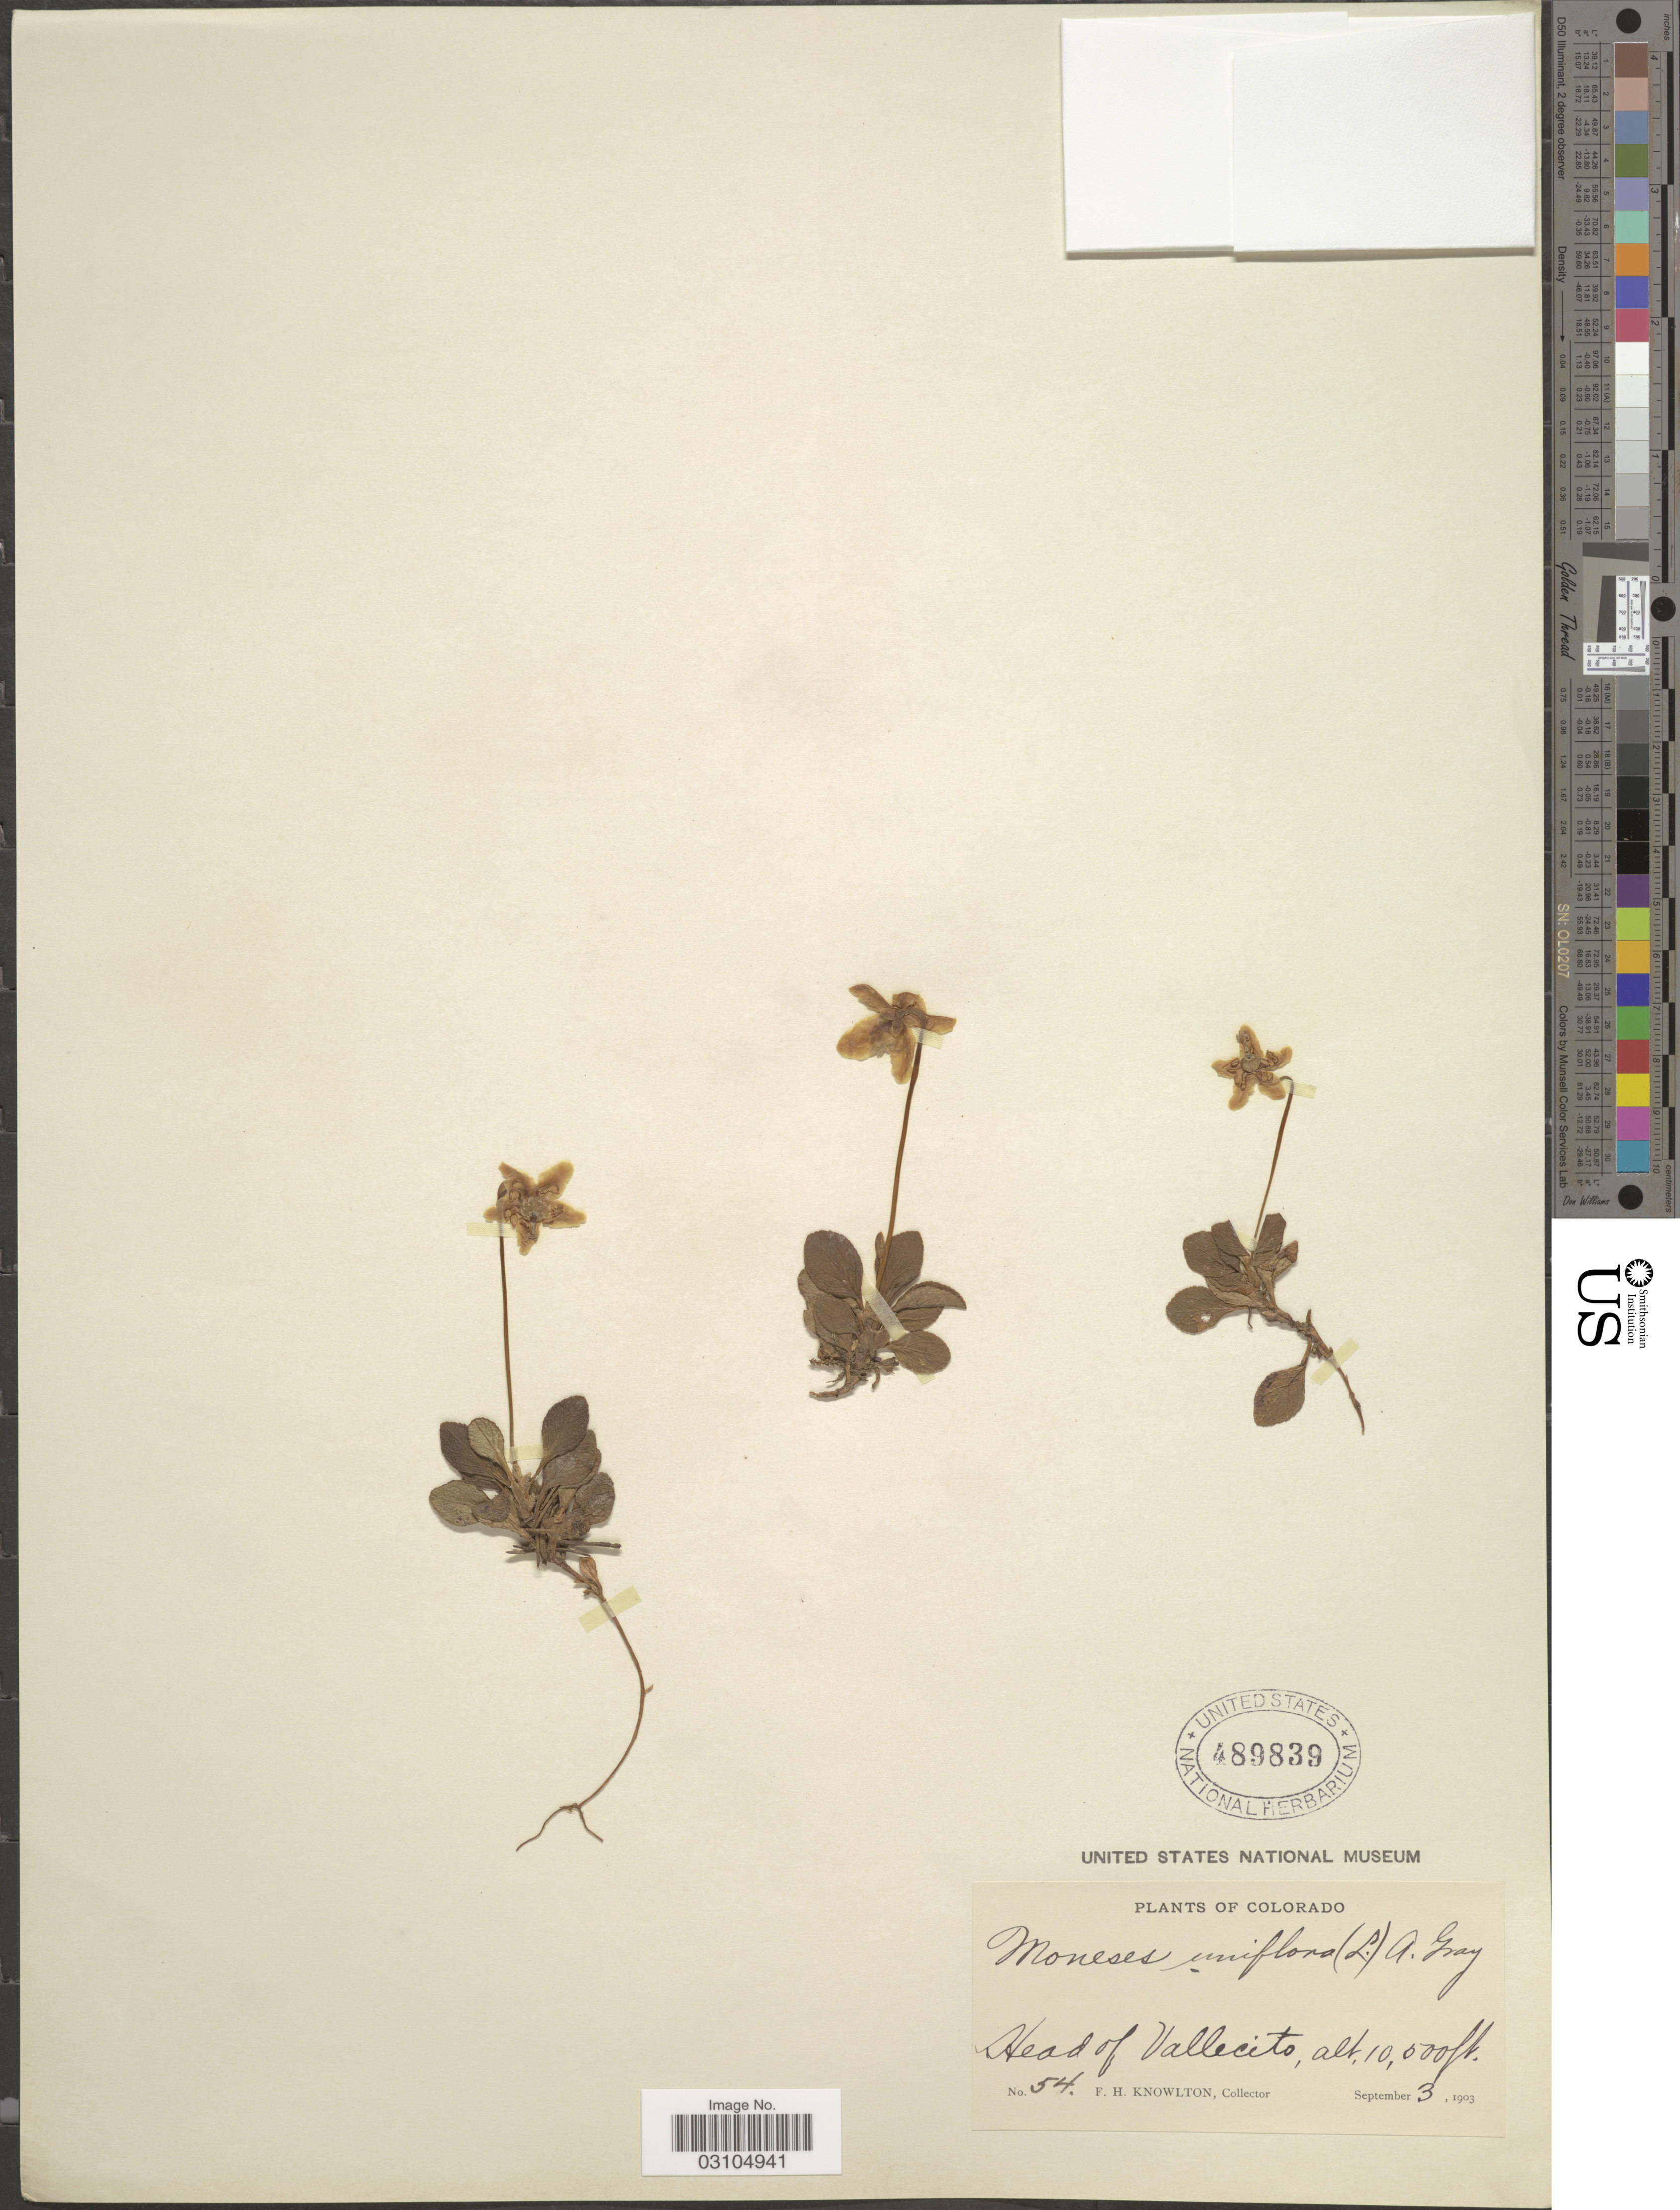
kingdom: Plantae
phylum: Tracheophyta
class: Magnoliopsida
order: Ericales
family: Ericaceae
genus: Moneses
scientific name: Moneses uniflora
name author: (L.) A. Gray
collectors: F. H. Knowlton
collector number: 54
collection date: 1903-09-03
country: United States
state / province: Colorado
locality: Head of Vallecito.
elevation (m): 3200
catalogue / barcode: US 489839